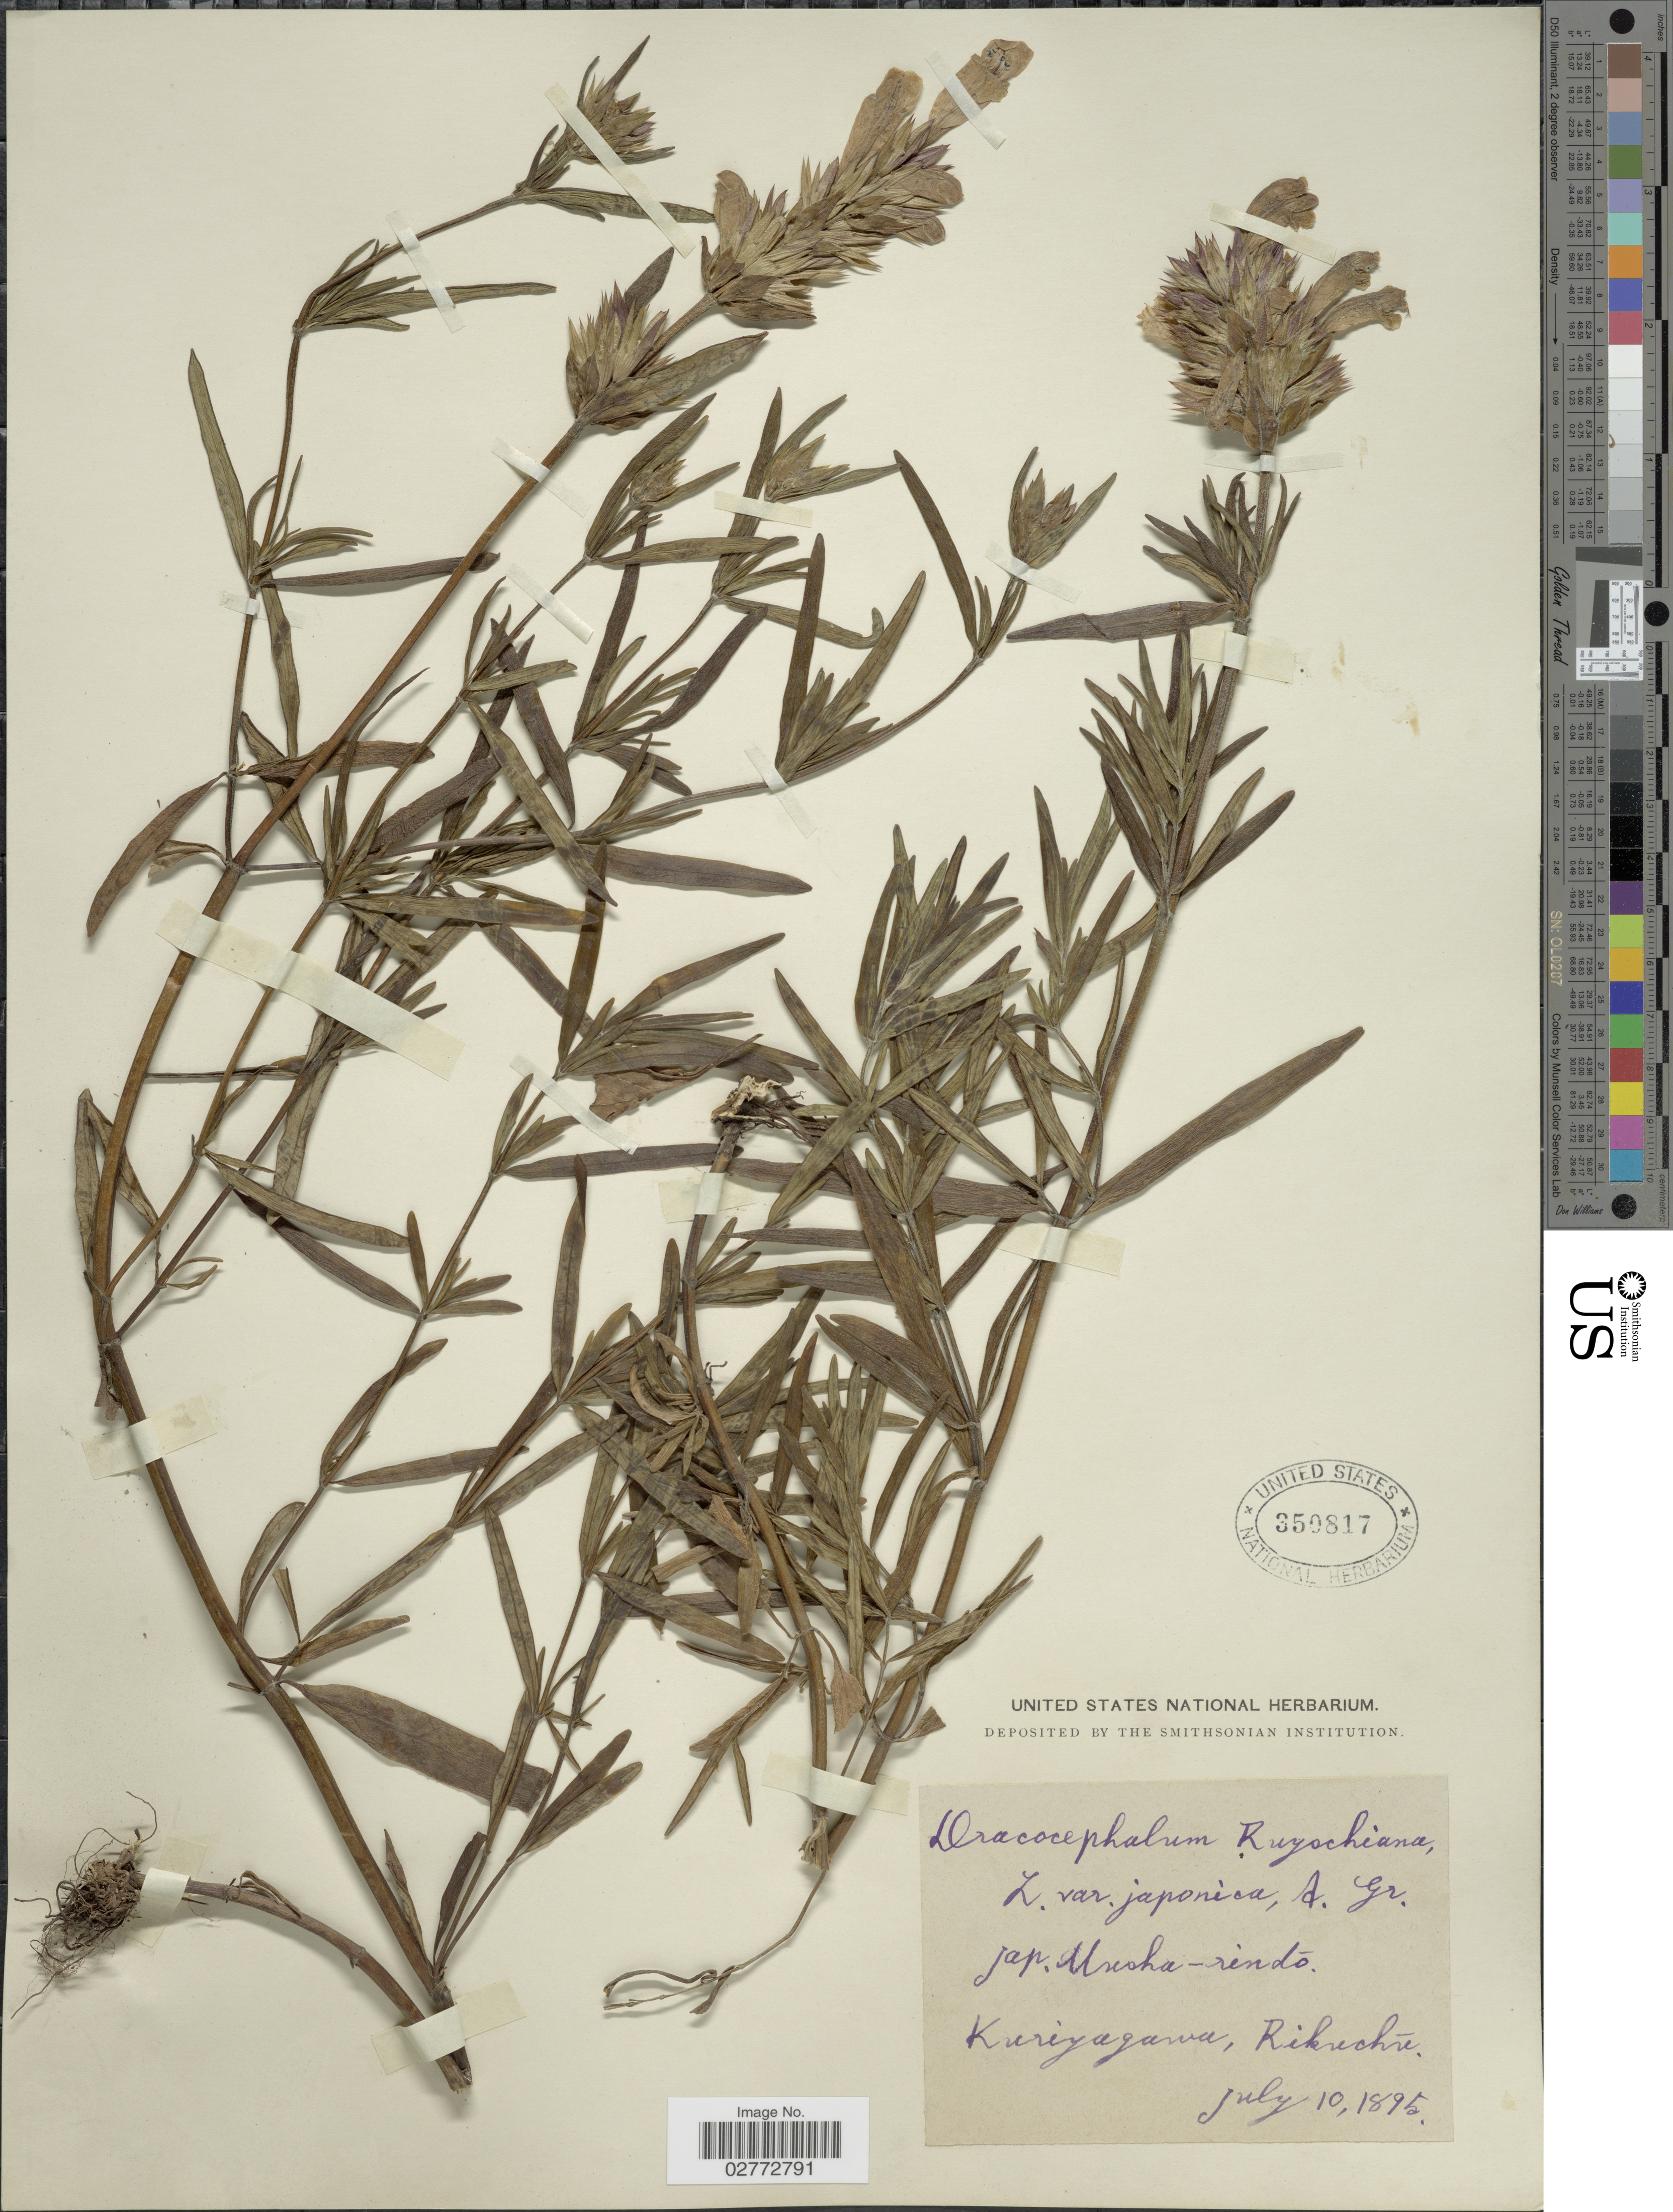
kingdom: Plantae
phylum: Tracheophyta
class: Magnoliopsida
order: Lamiales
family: Lamiaceae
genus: Dracocephalum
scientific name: Dracocephalum ruyschiana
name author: L.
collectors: ex herb. United States National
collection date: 1895-07-10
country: Japan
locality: Kuriyagama, Rikuchu.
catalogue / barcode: US 350817